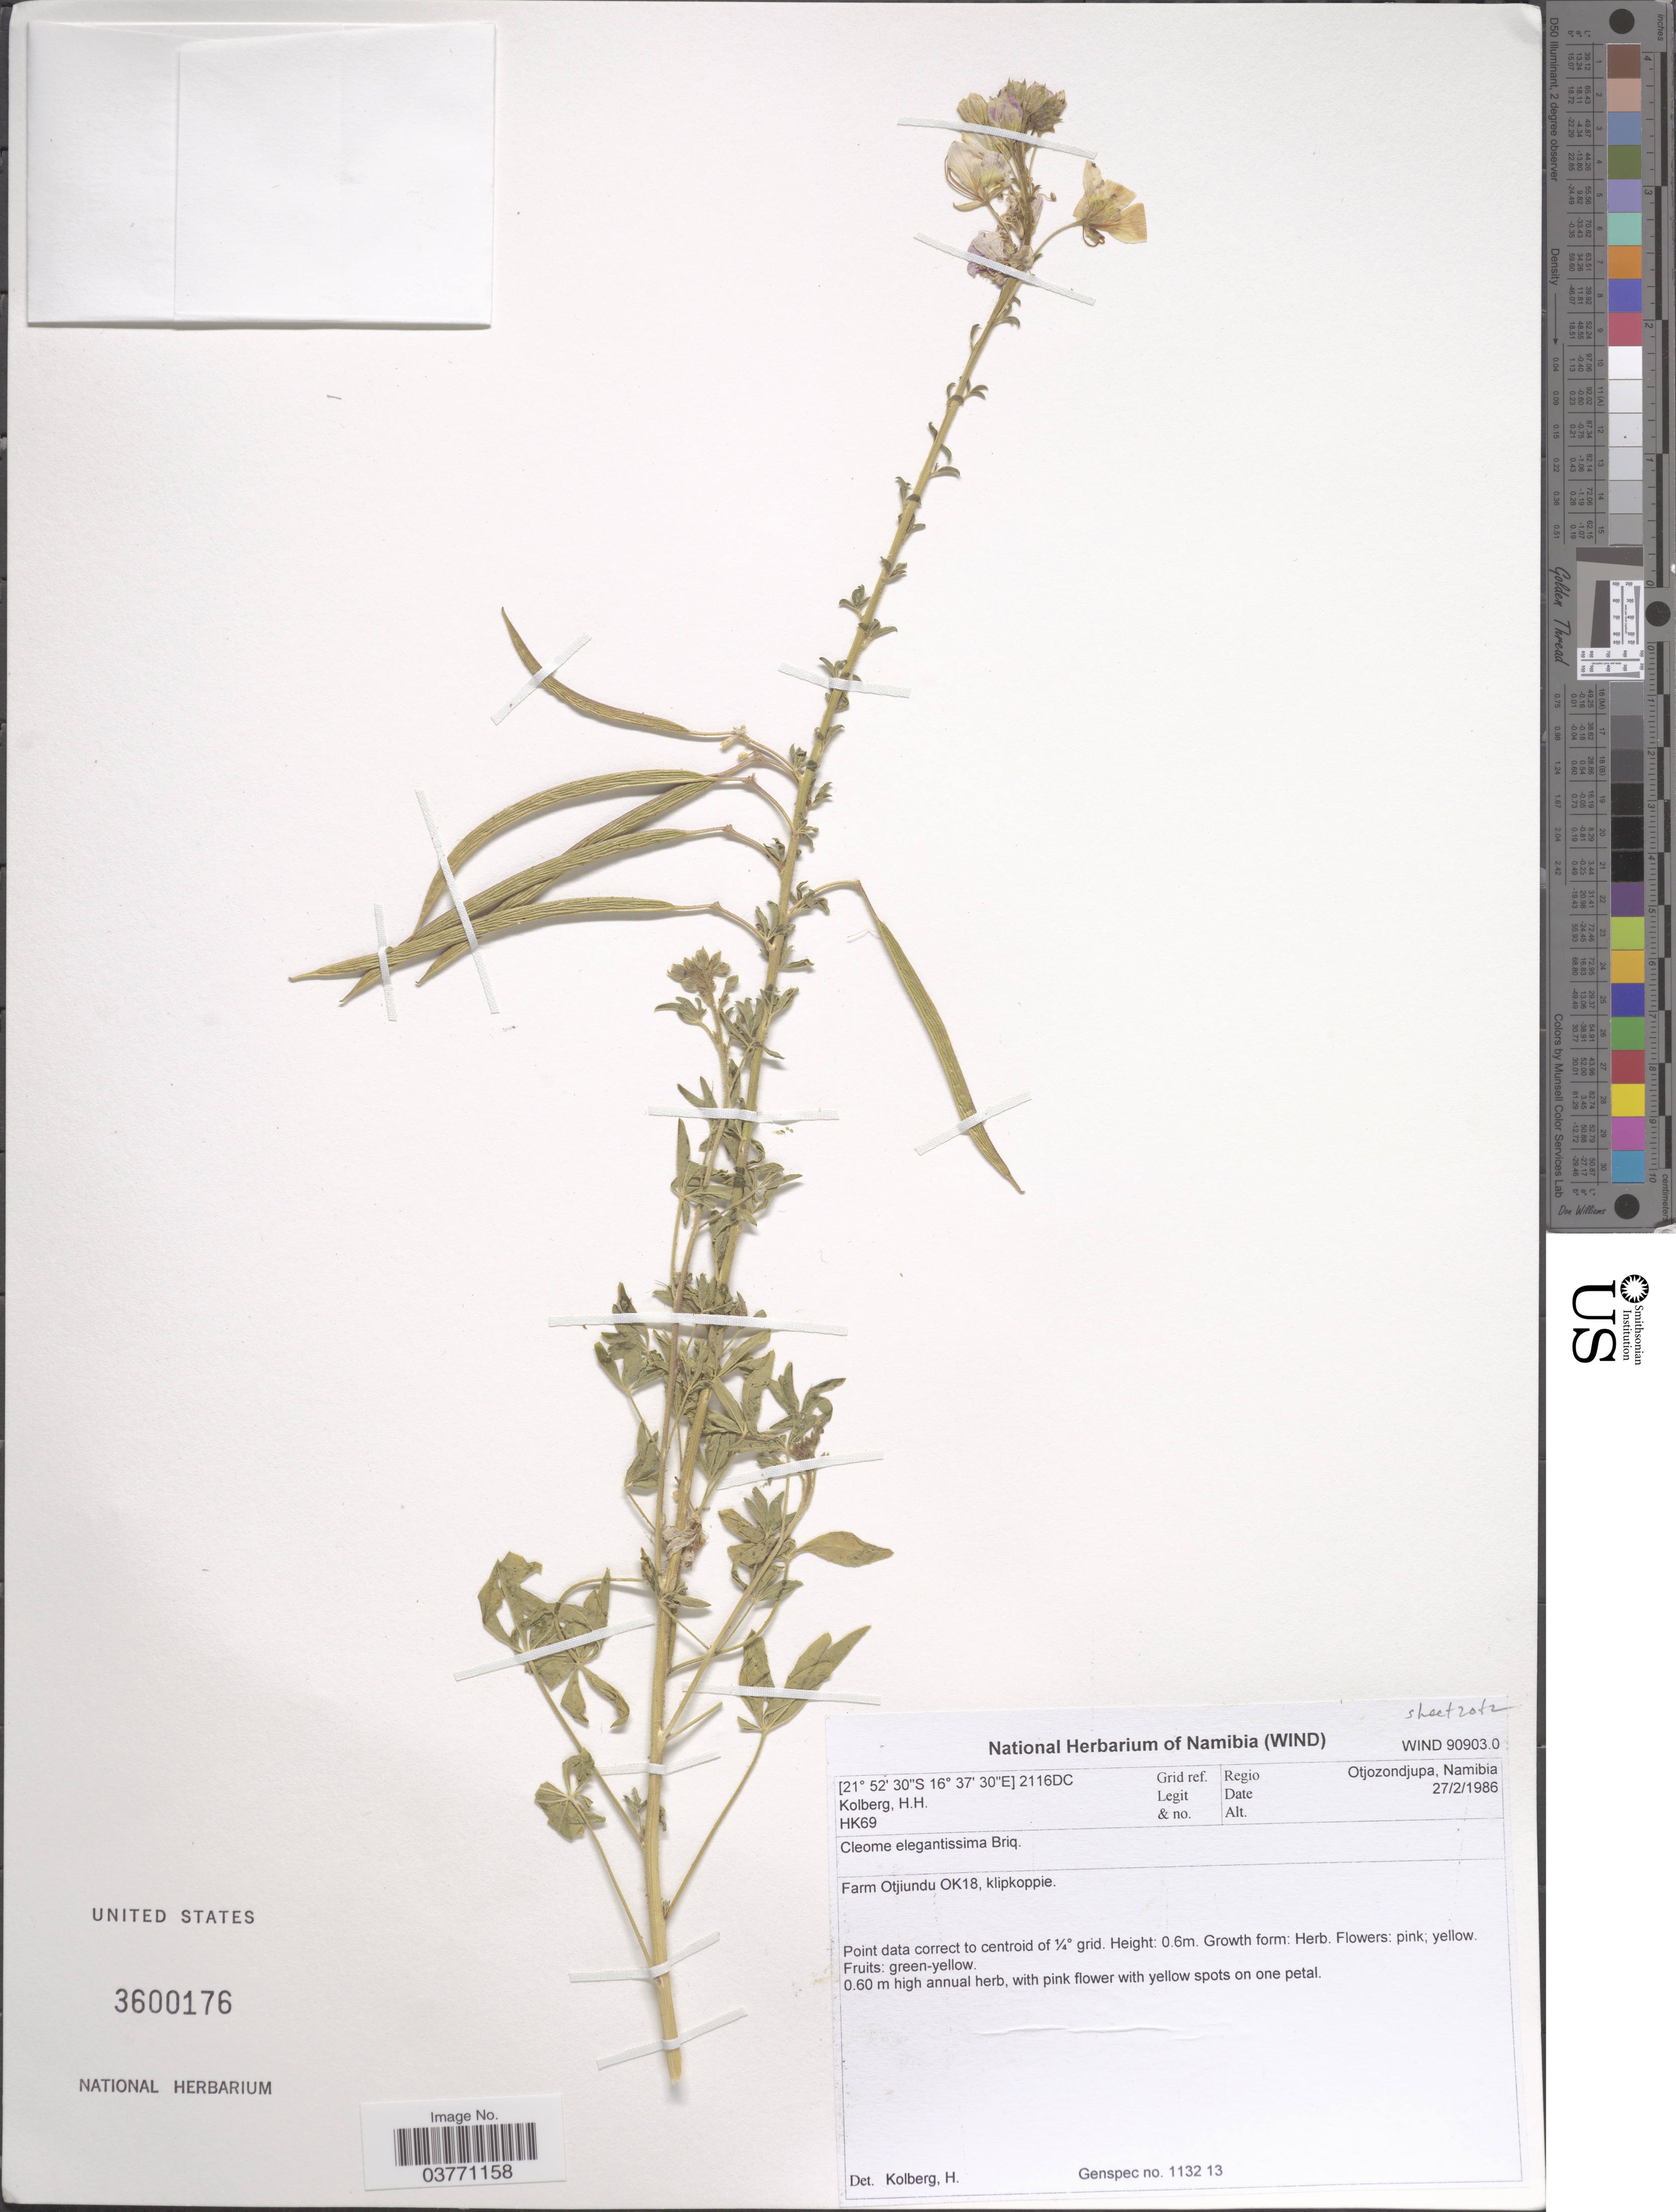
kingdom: Plantae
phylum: Tracheophyta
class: Magnoliopsida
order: Brassicales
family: Cleomaceae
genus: Sieruela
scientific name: Sieruela elegantissima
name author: (Briq.) Roalson & J.C. Hall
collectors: H. H. Kolberg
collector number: HK69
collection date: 1986-02-27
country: Namibia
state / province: Otjozondjupa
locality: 2116DC Grid ref. Farm Otjiundu OK18, klipkoppie.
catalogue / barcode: US 3600176